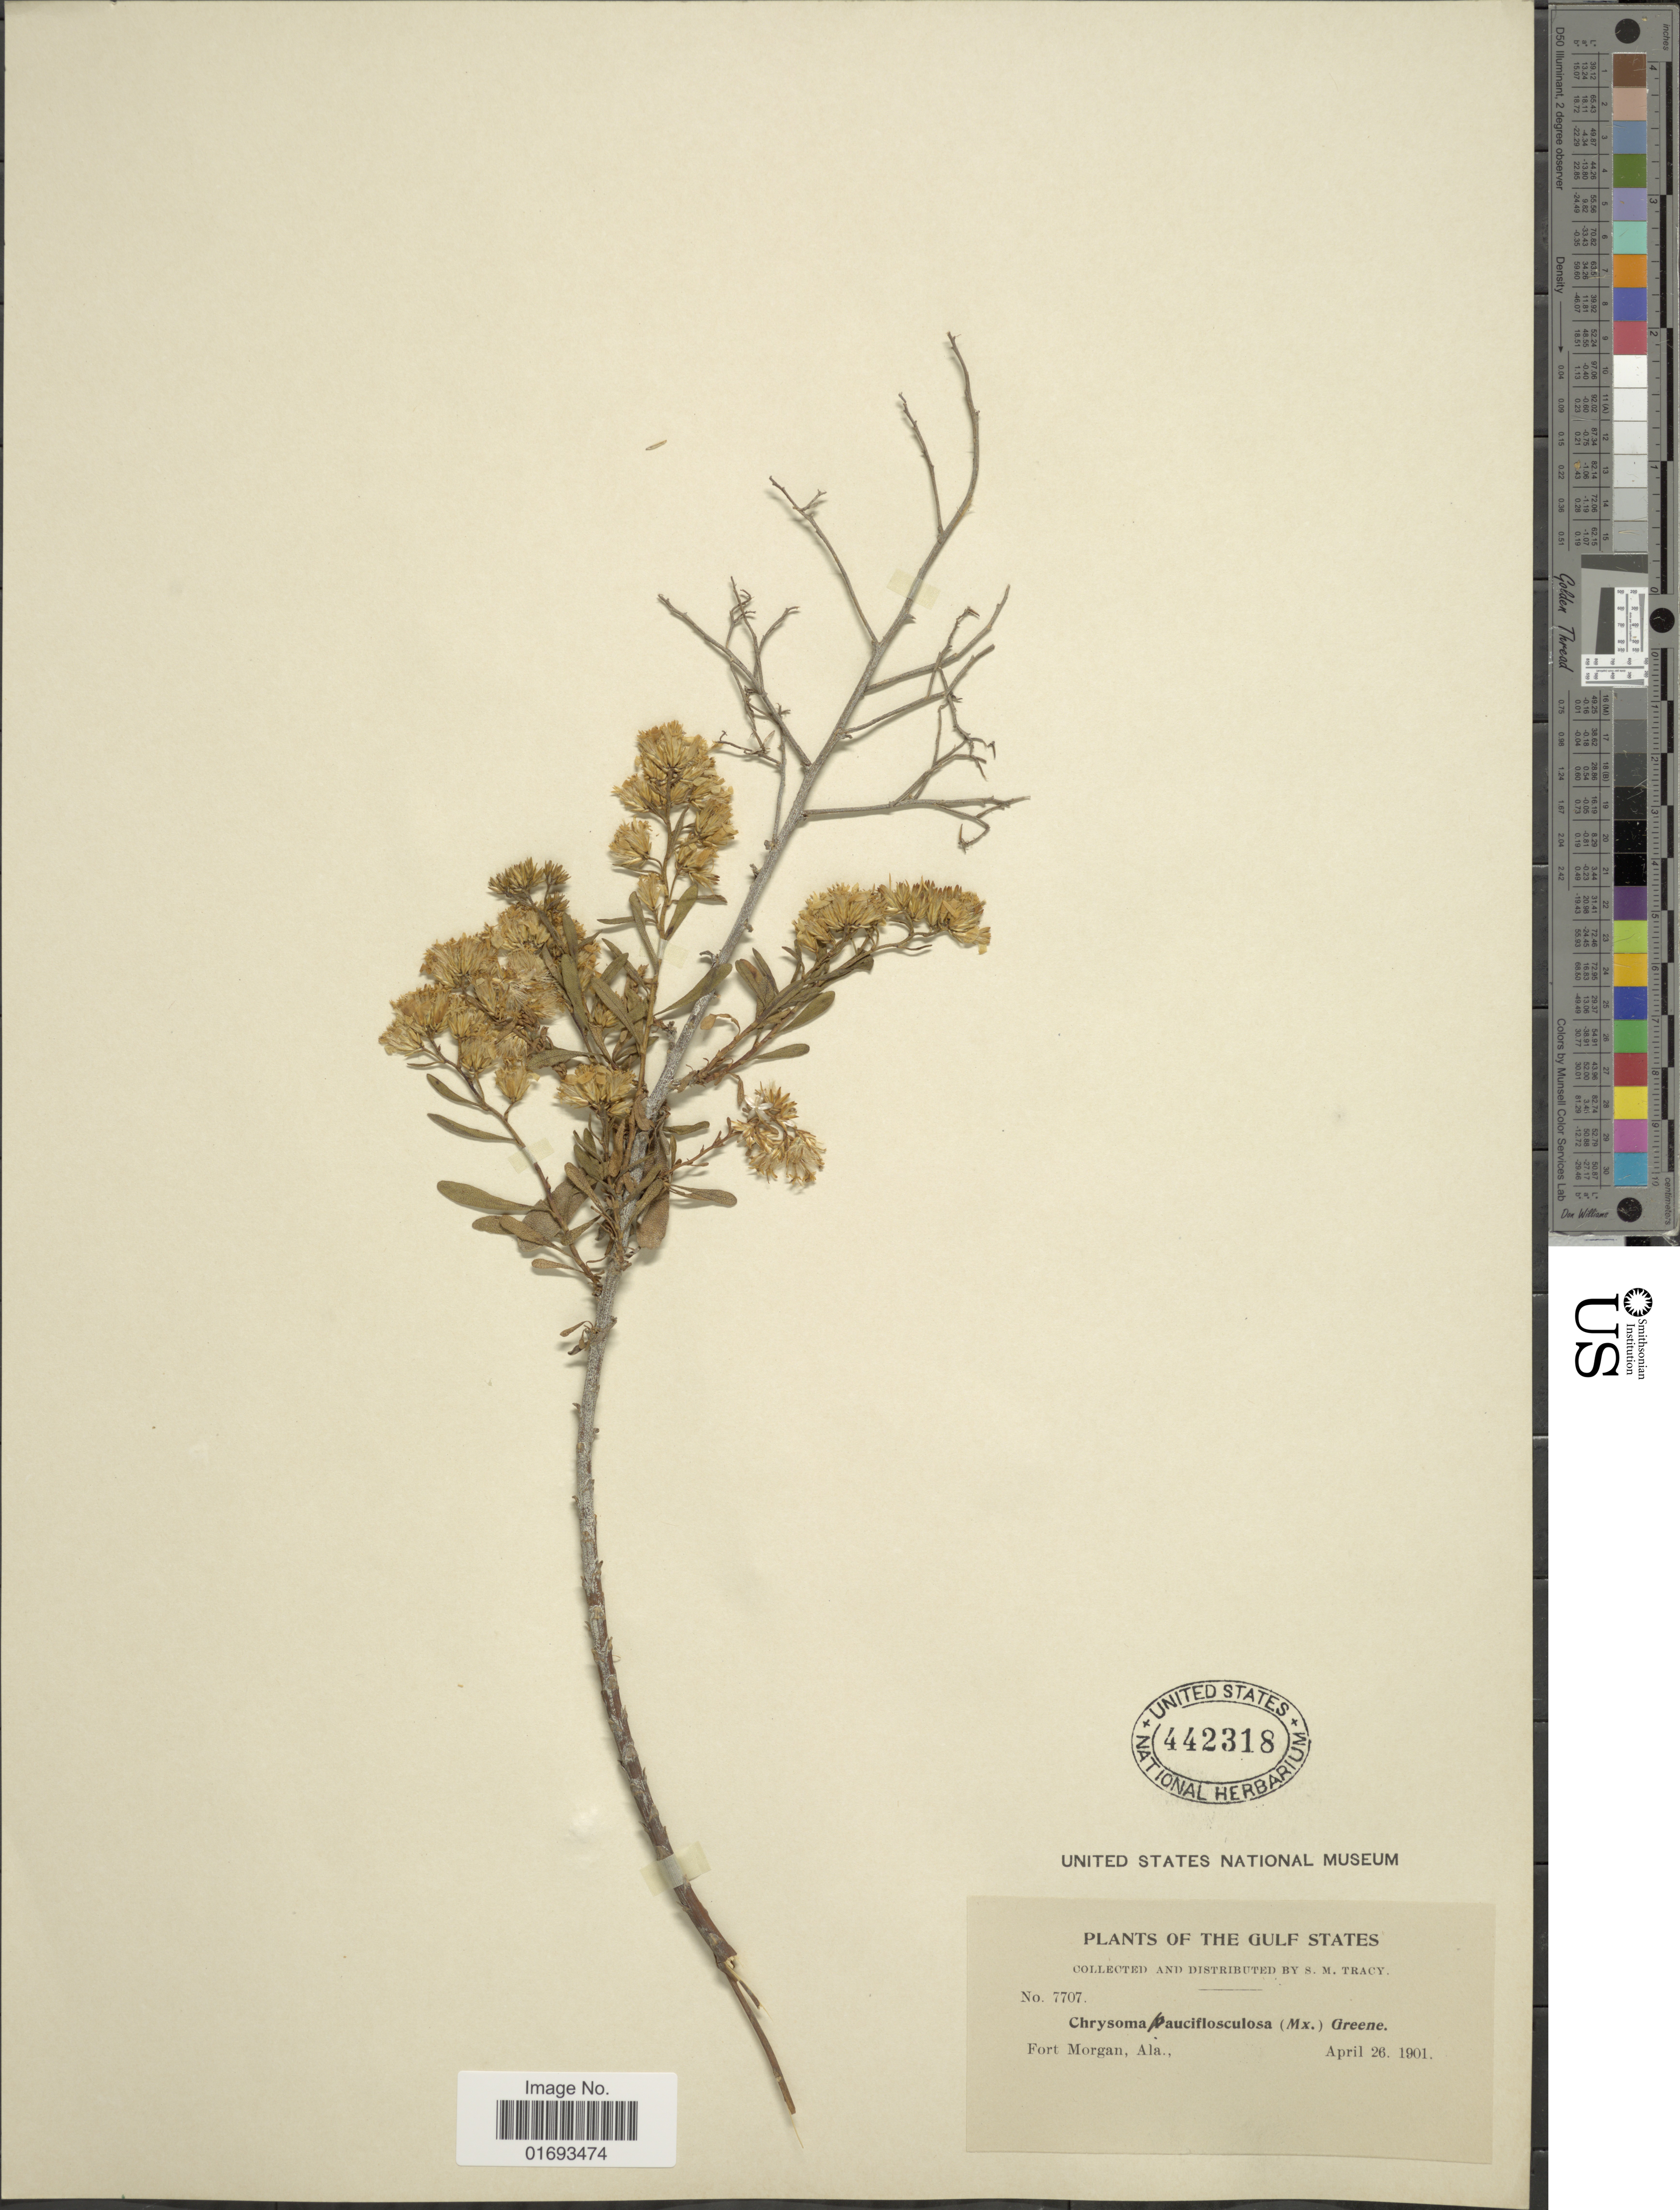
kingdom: Plantae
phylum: Tracheophyta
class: Magnoliopsida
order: Asterales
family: Asteraceae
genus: Chrysoma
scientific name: Chrysoma pauciflosculosa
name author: (Michx.) Greene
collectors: S. M. Tracy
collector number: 7707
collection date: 1901-04-26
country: United States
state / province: Alabama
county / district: Baldwin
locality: Gulf States, Fort Morgan (Gasque, Alabama)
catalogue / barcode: US 442318